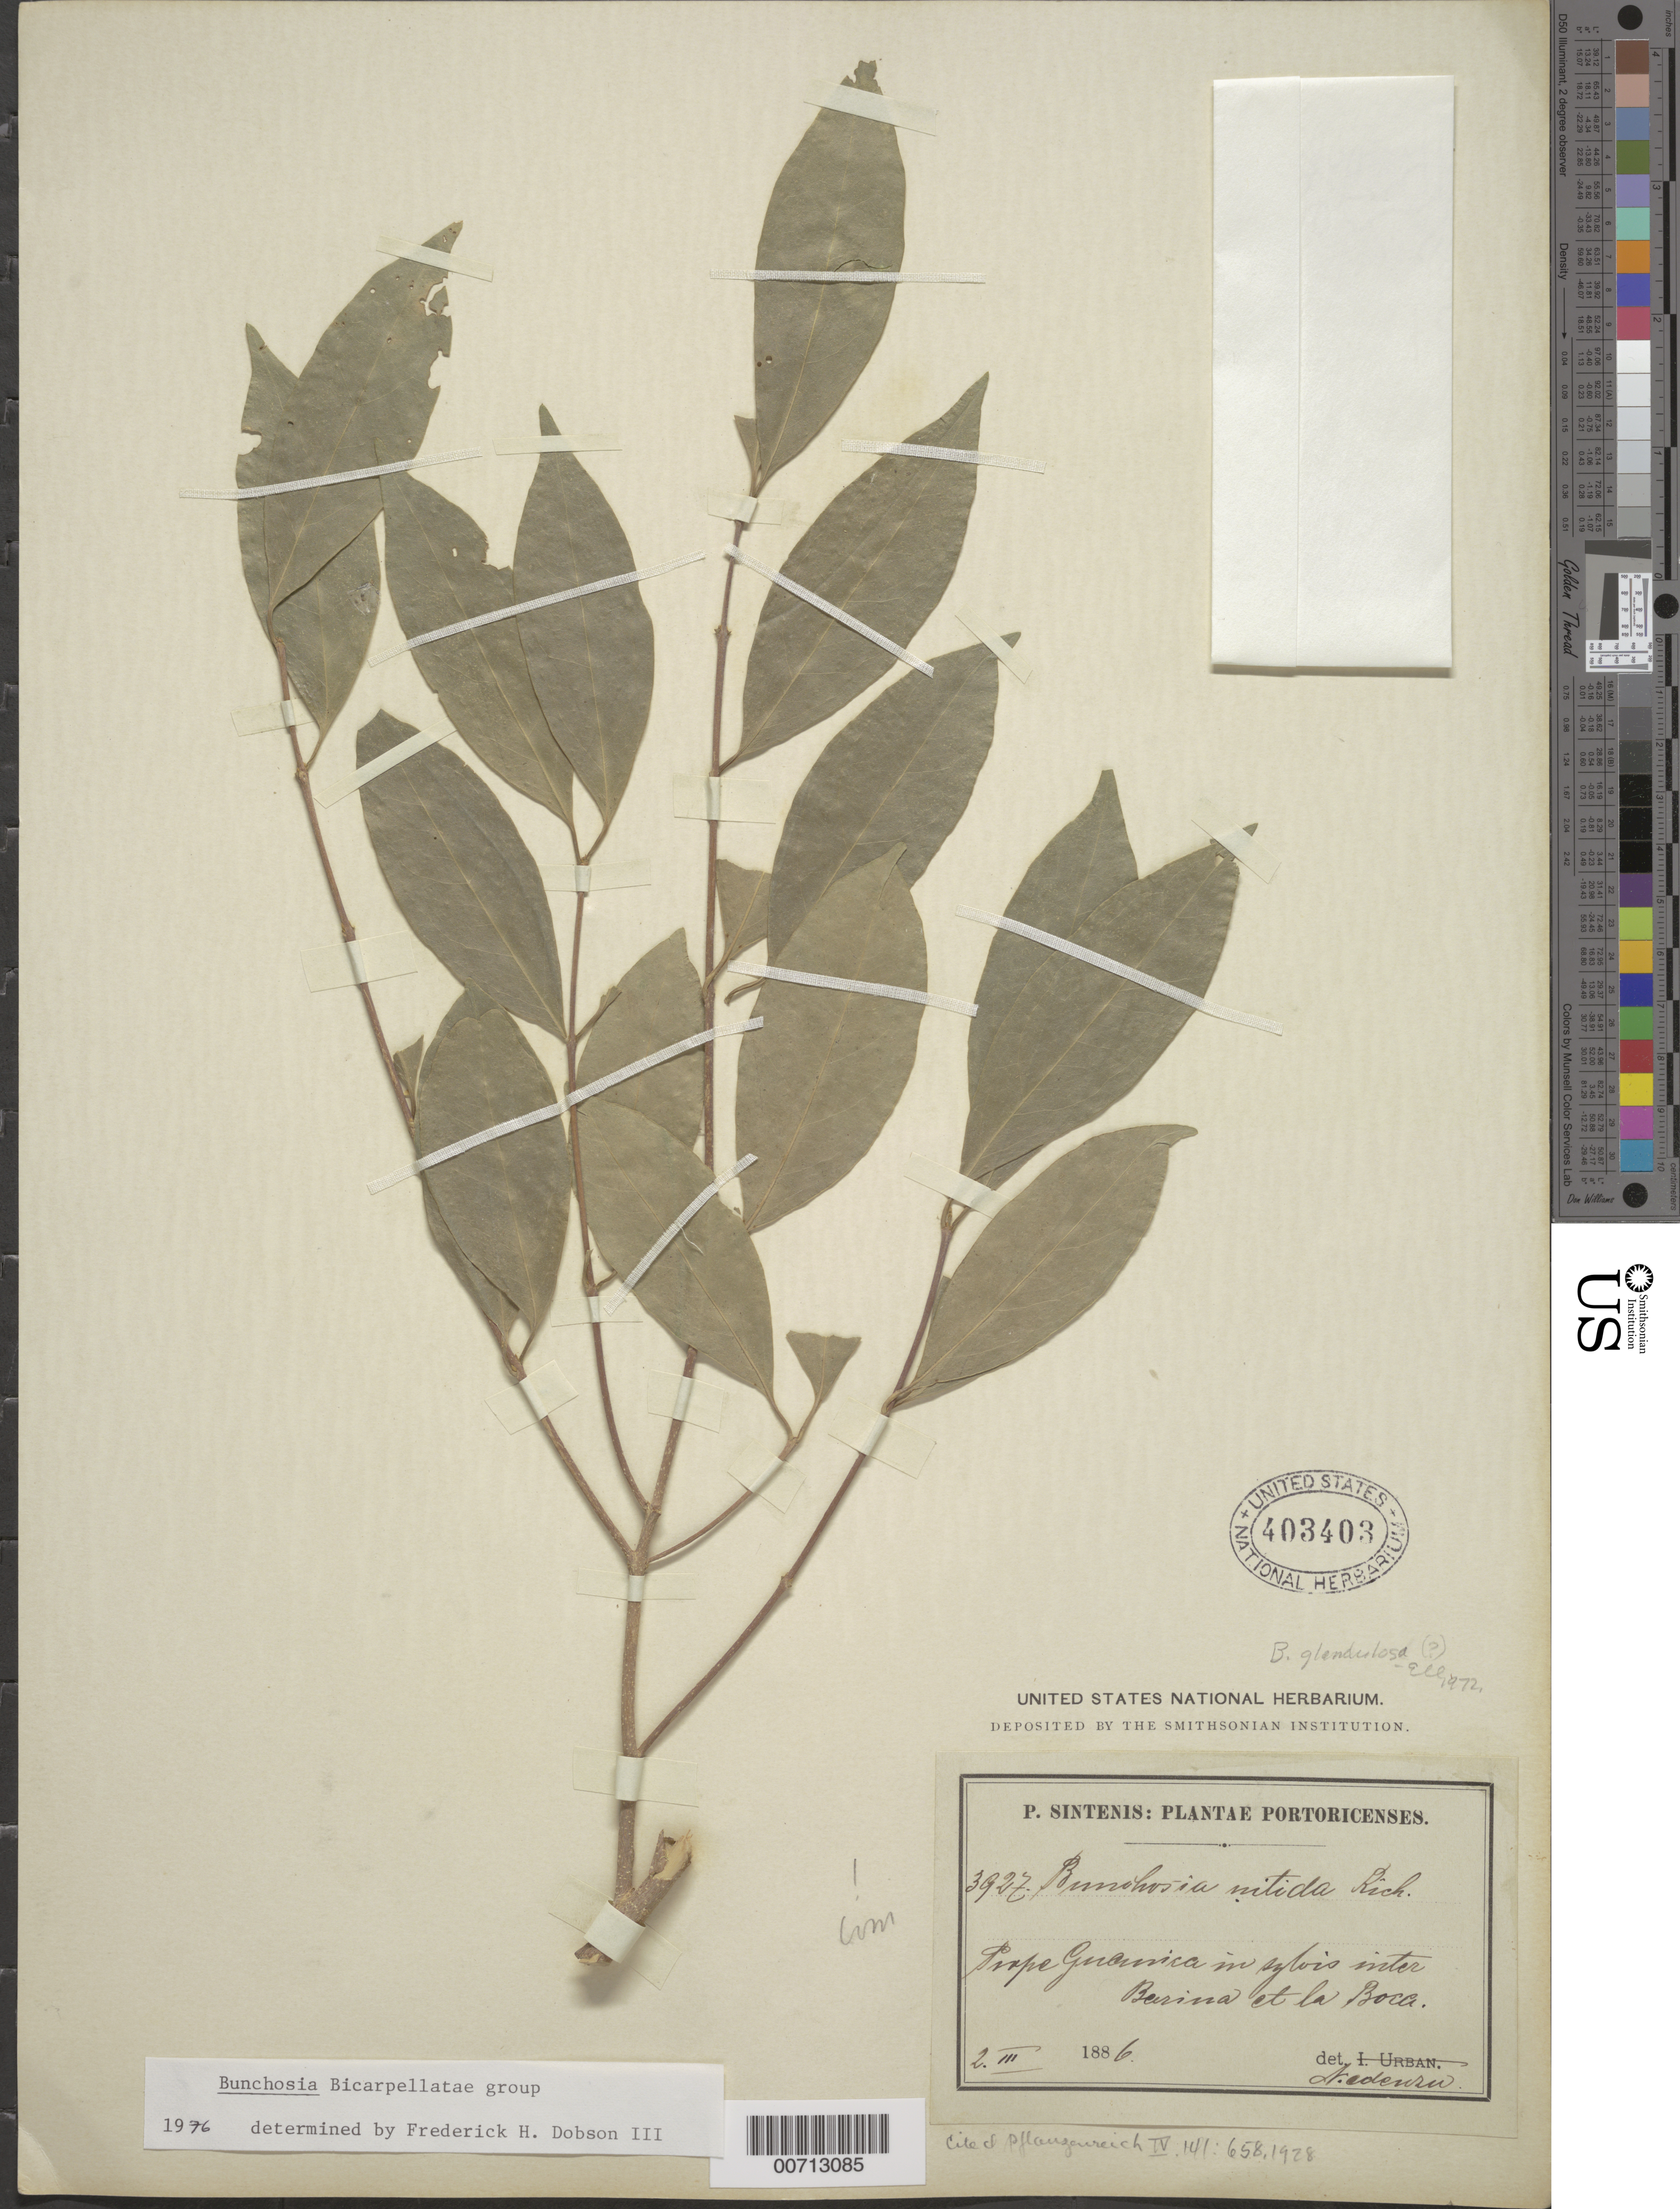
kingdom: Plantae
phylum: Tracheophyta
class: Magnoliopsida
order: Malpighiales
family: Malpighiaceae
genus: Bunchosia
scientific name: Bunchosia glandulosa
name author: (Cav.) Rich. ex Juss.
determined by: Little, Elbert L., Jr., (FSSR), United States Department of Agriculture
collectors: P. Sintenis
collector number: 3927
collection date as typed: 02 Mar 1886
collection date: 1886-03-02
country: Puerto Rico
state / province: Guanica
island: Greater Antilles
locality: Prope Guanica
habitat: In sylvis inter Barima et la Boca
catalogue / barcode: US 403403